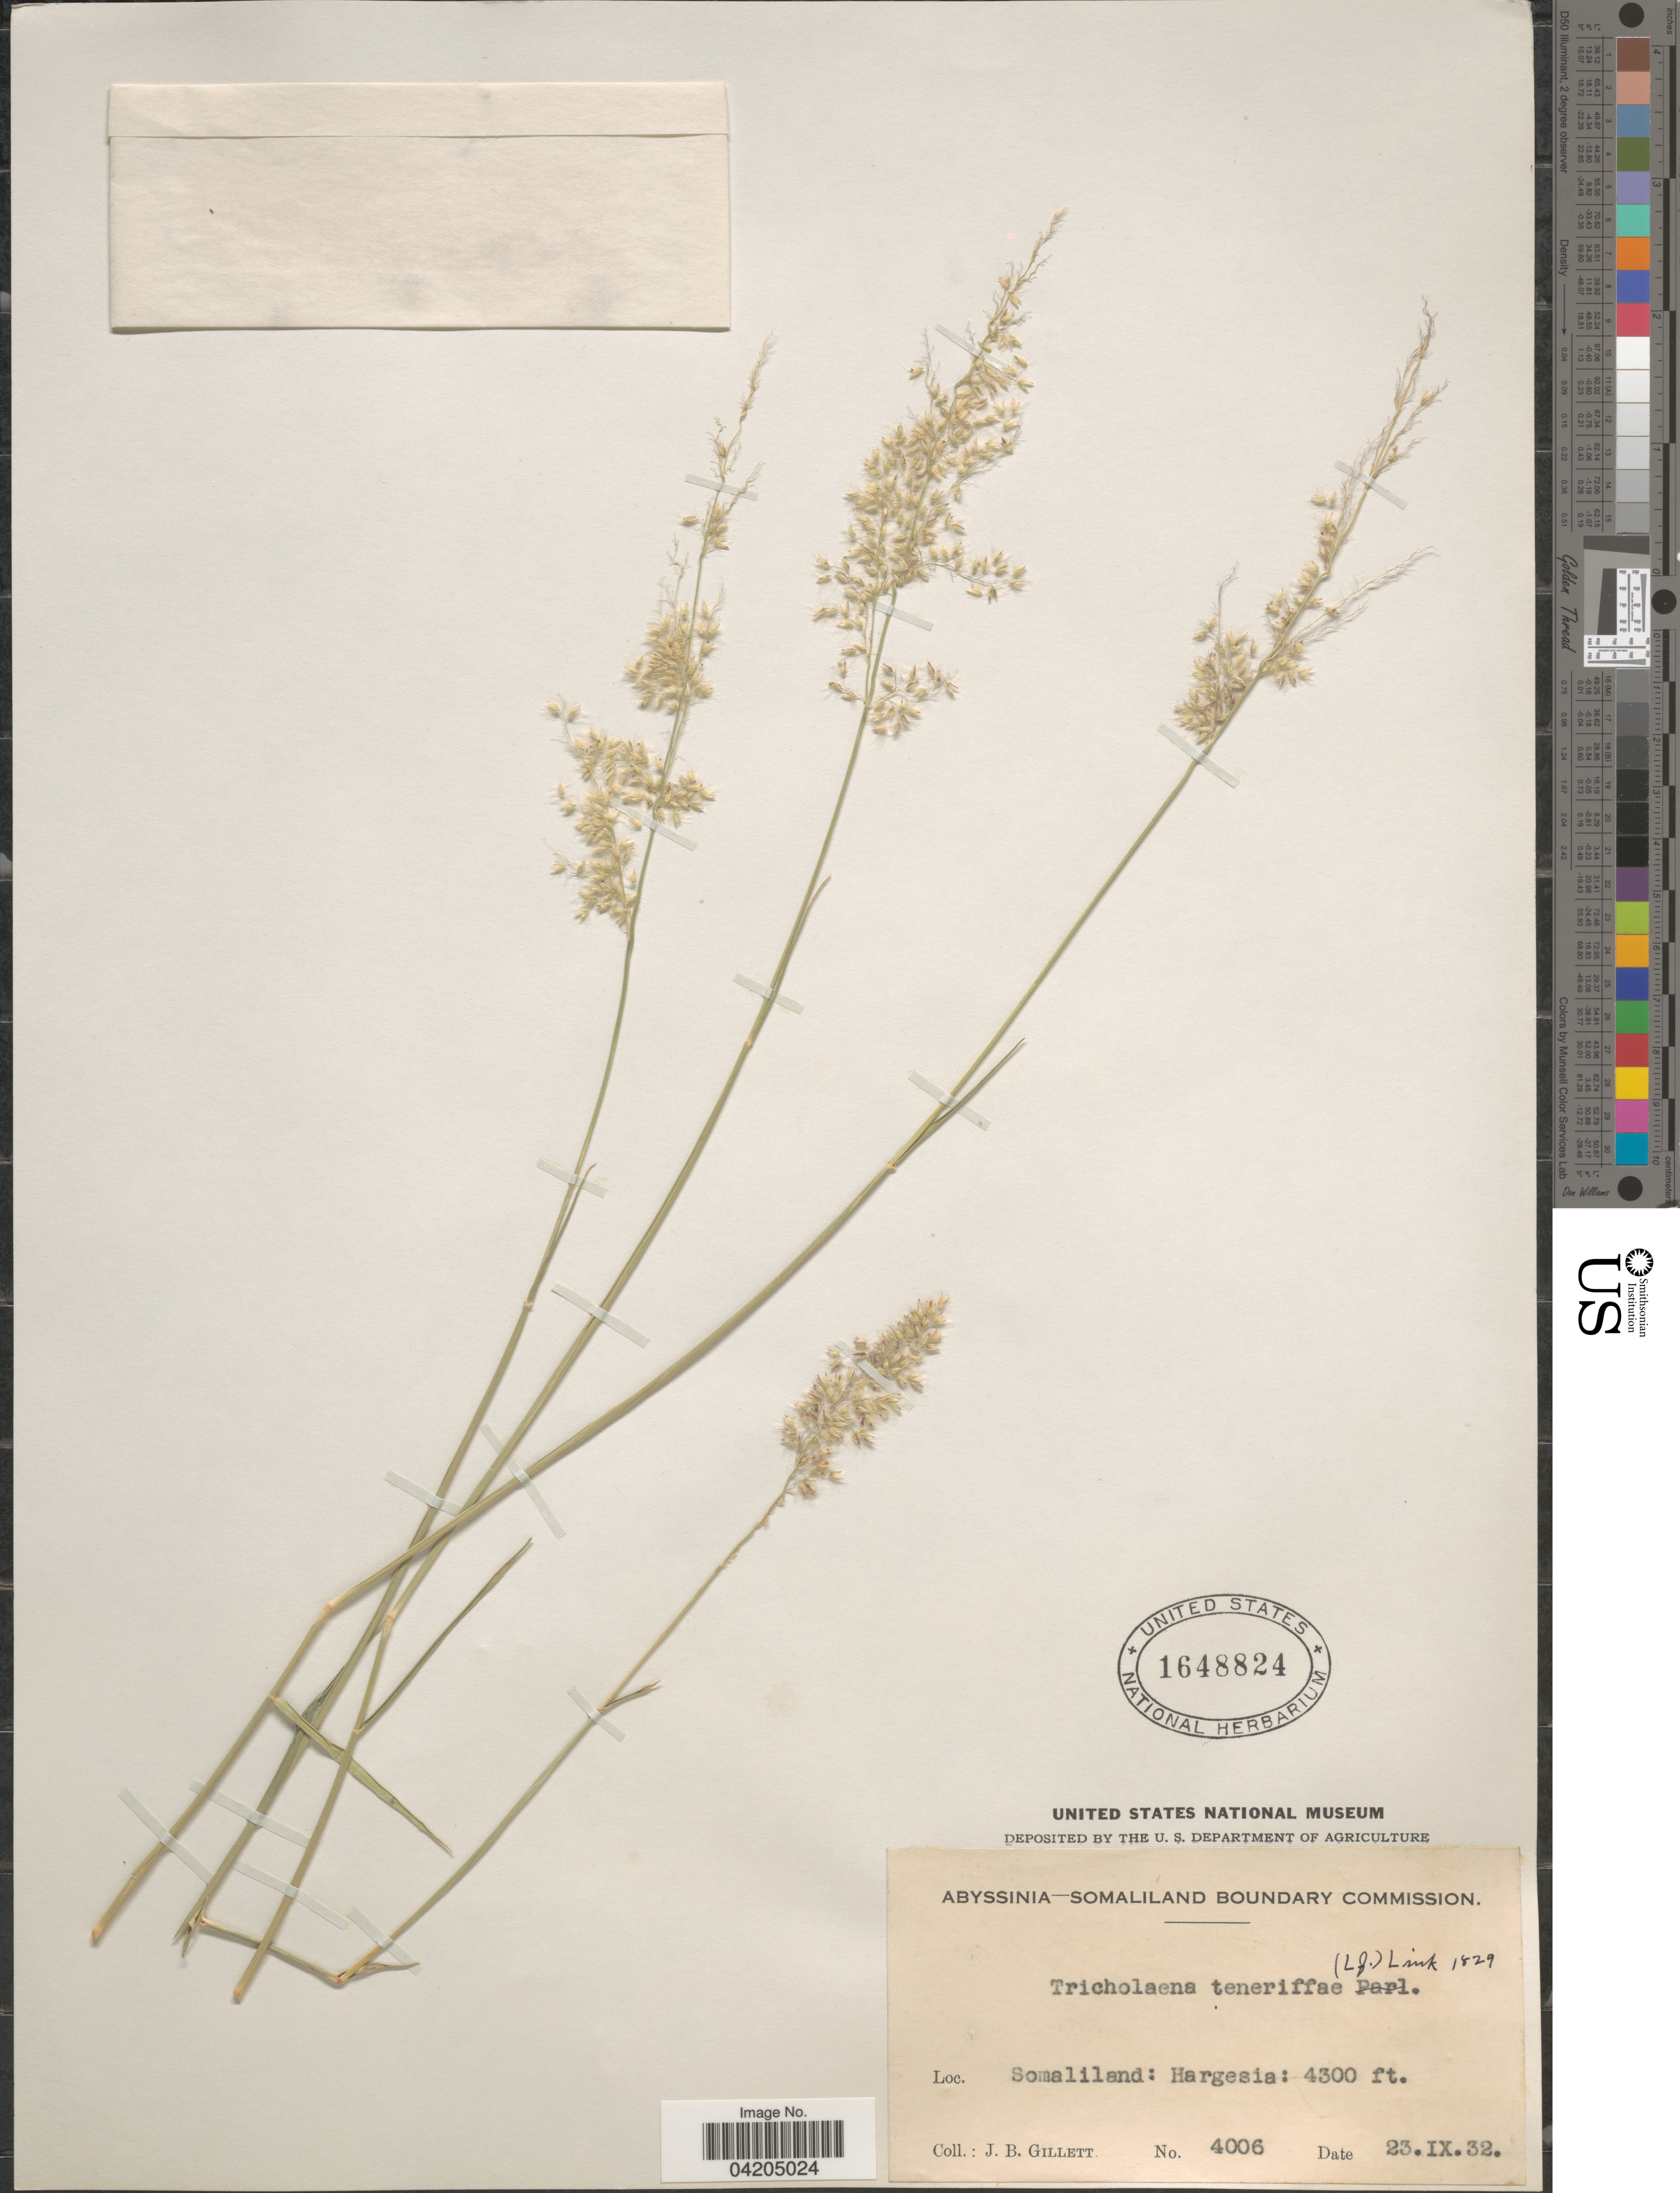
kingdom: Plantae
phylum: Tracheophyta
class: Liliopsida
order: Poales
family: Poaceae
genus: Tricholaena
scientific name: Tricholaena teneriffae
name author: (L.) Link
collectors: J. B. Gillett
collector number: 4006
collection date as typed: Transcribed d/m/y: 23/9/32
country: Somalia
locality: Somaliland: Hargesia.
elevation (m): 1311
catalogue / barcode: US 1648824